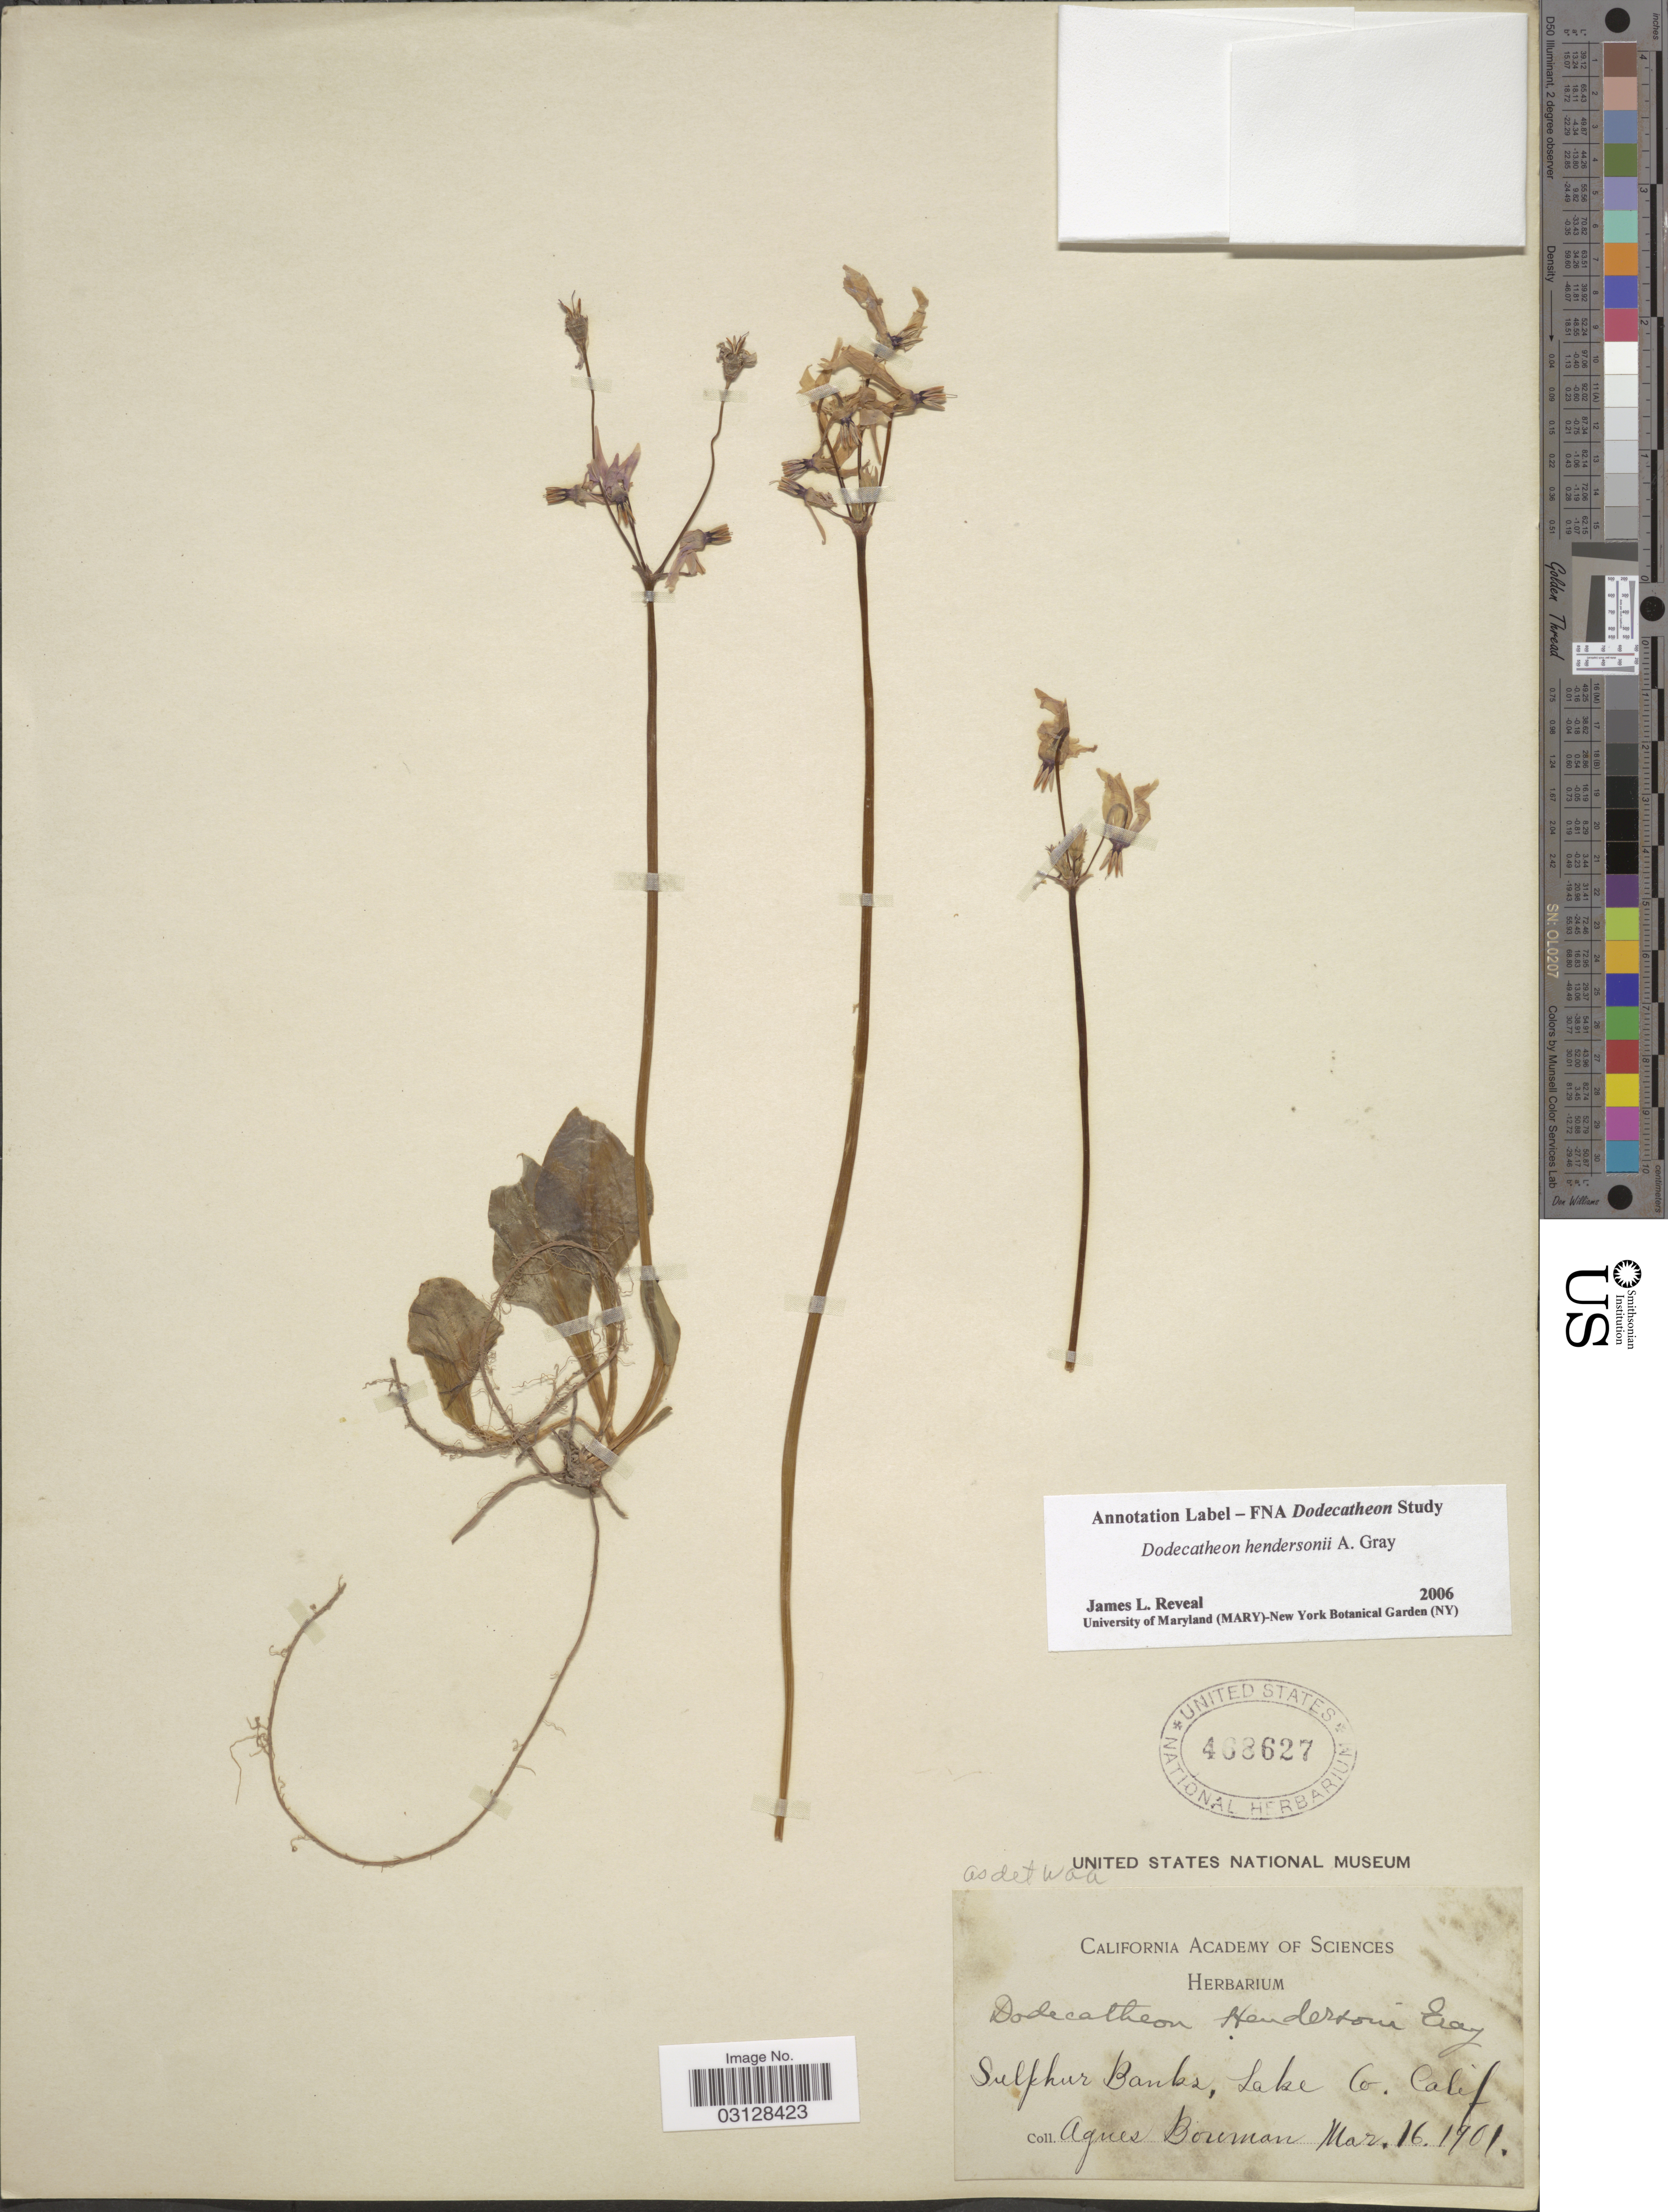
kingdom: Plantae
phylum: Tracheophyta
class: Magnoliopsida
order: Ericales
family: Primulaceae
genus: Dodecatheon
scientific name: Dodecatheon hendersonii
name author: A. Gray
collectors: A. Bouman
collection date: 1901-03-16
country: United States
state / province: California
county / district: Lake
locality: Sulphur Banks, Lake Co. Calif.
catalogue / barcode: US 468627